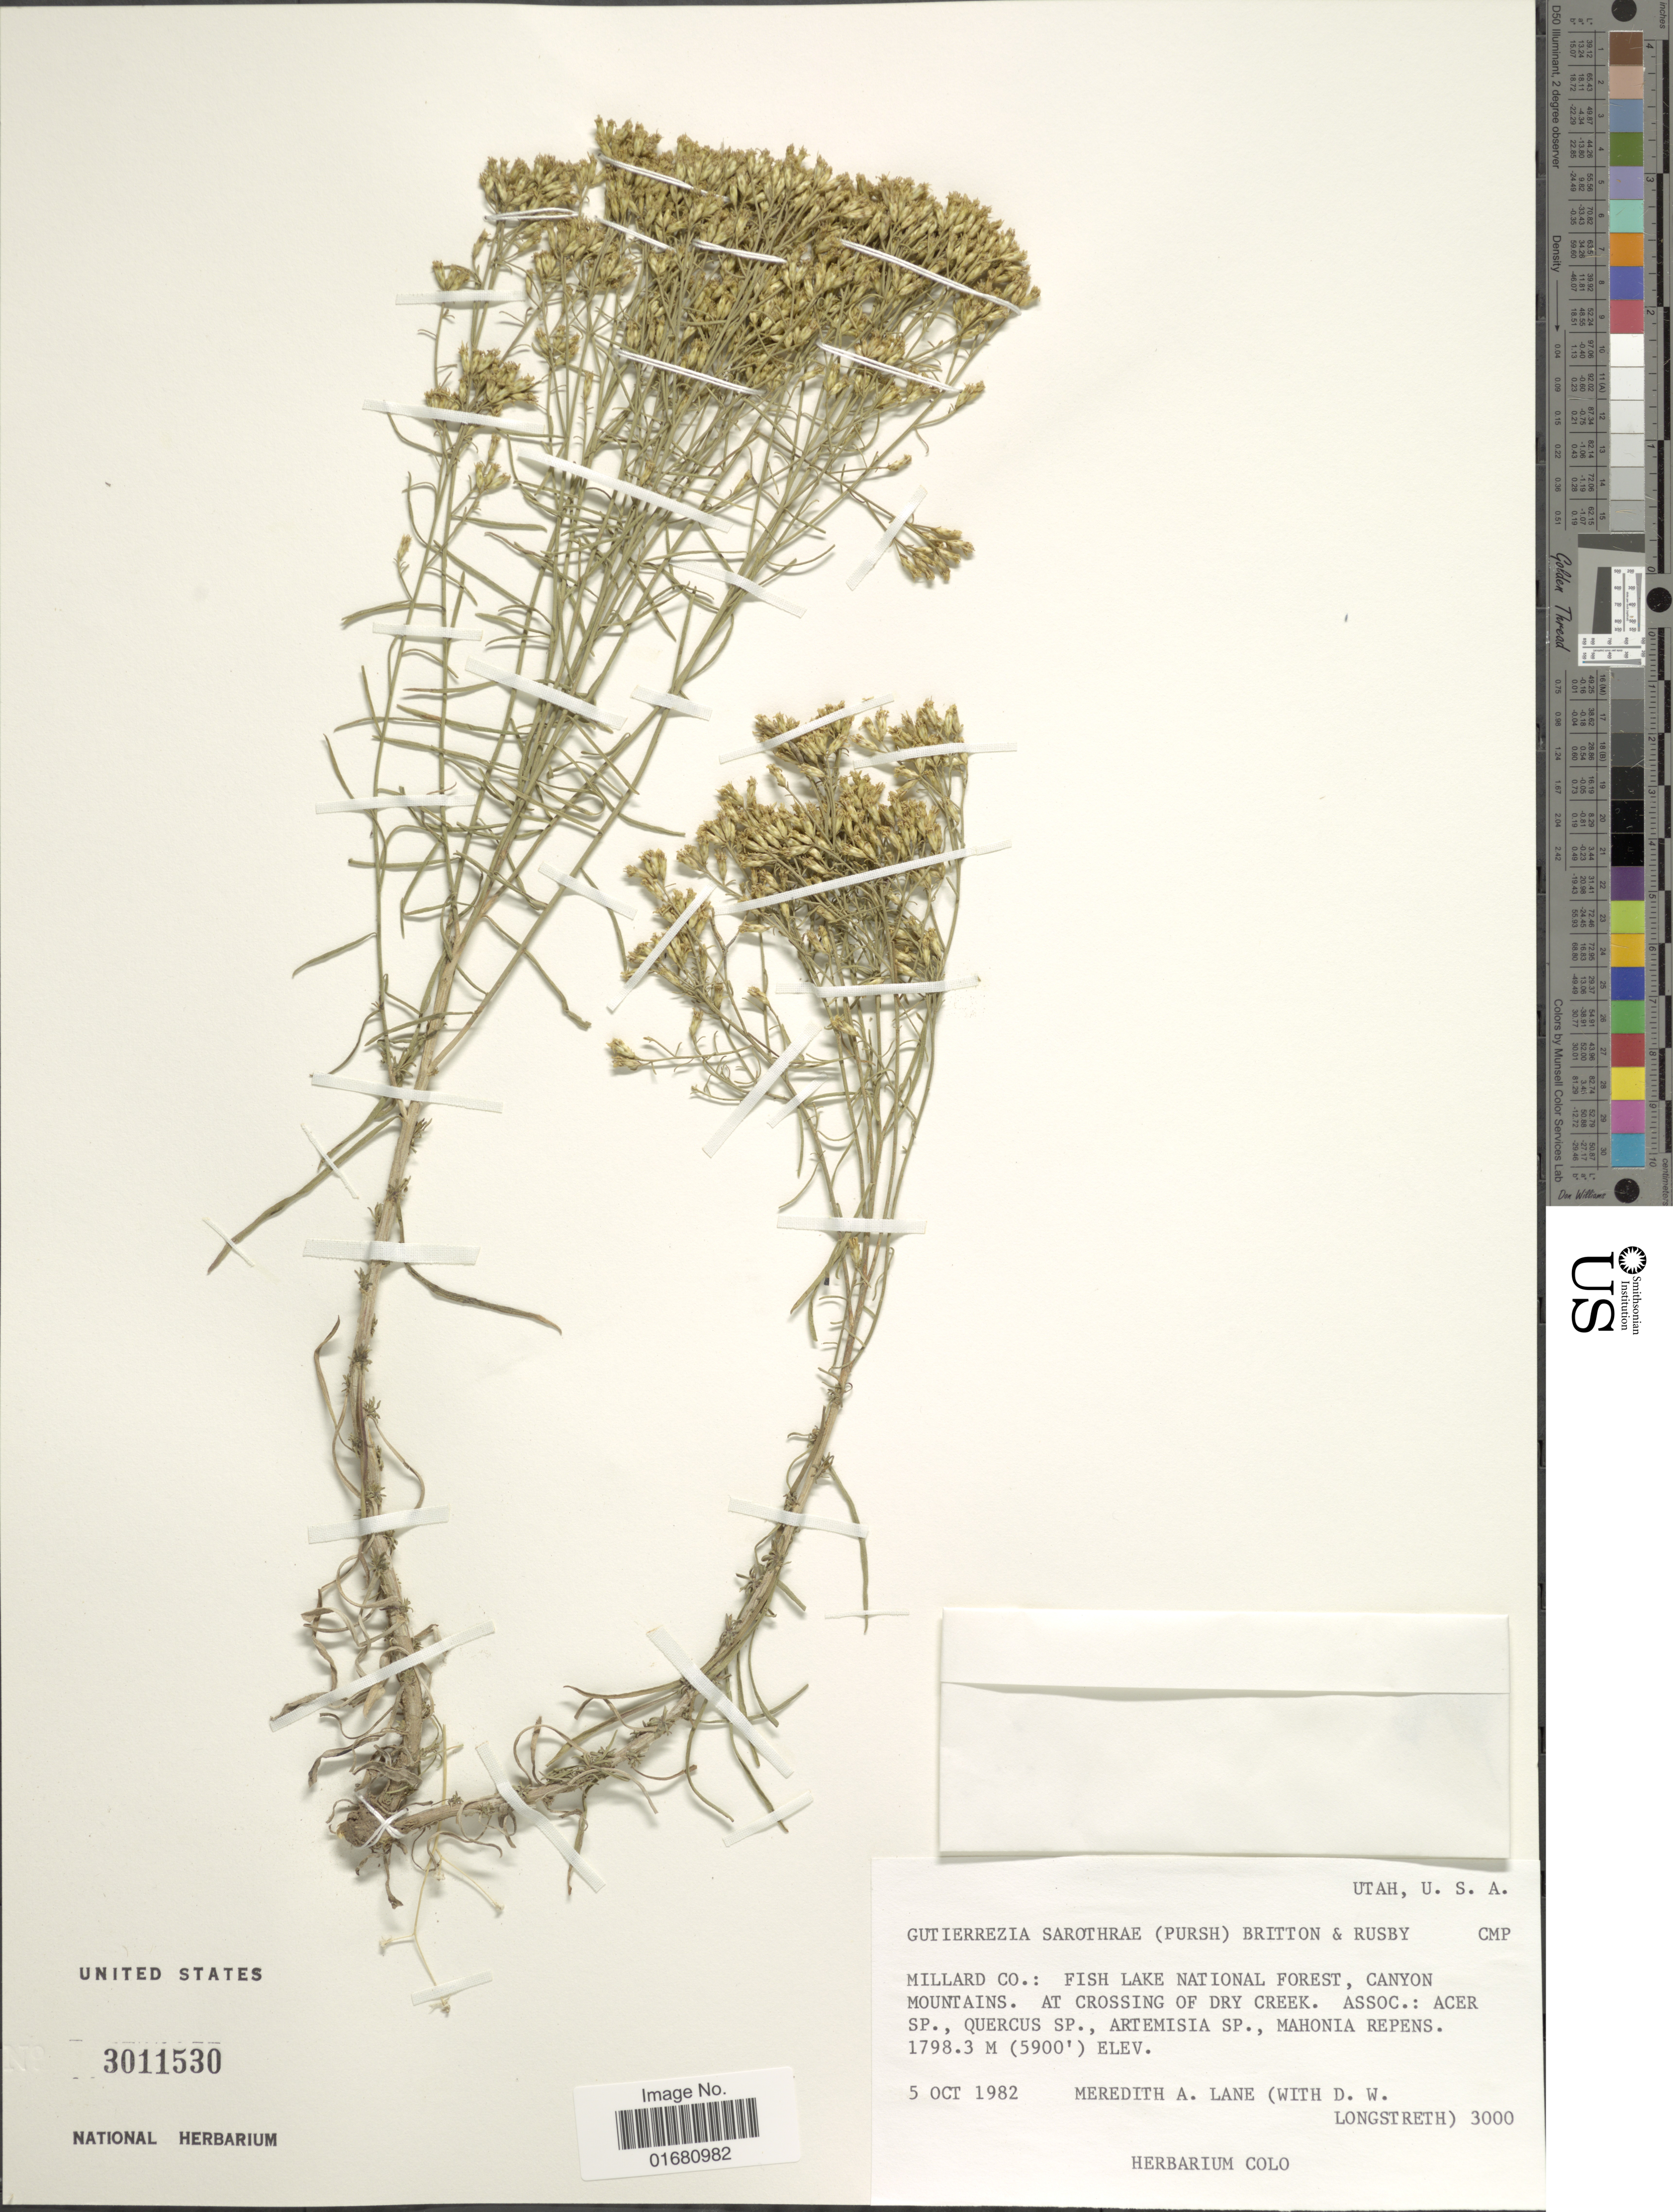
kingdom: Plantae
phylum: Tracheophyta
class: Magnoliopsida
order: Asterales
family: Asteraceae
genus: Gutierrezia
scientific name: Gutierrezia sarothrae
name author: (Pursh) Britton & Rusby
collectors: M. A. Lane & Longstreth, D. W.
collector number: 3000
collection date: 1982-10-05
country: United States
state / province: Utah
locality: Millard Co.: Fish Lake National Forest, Canyon Mountains, At Crossing of Dry Creek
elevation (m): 1798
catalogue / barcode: US 3011530